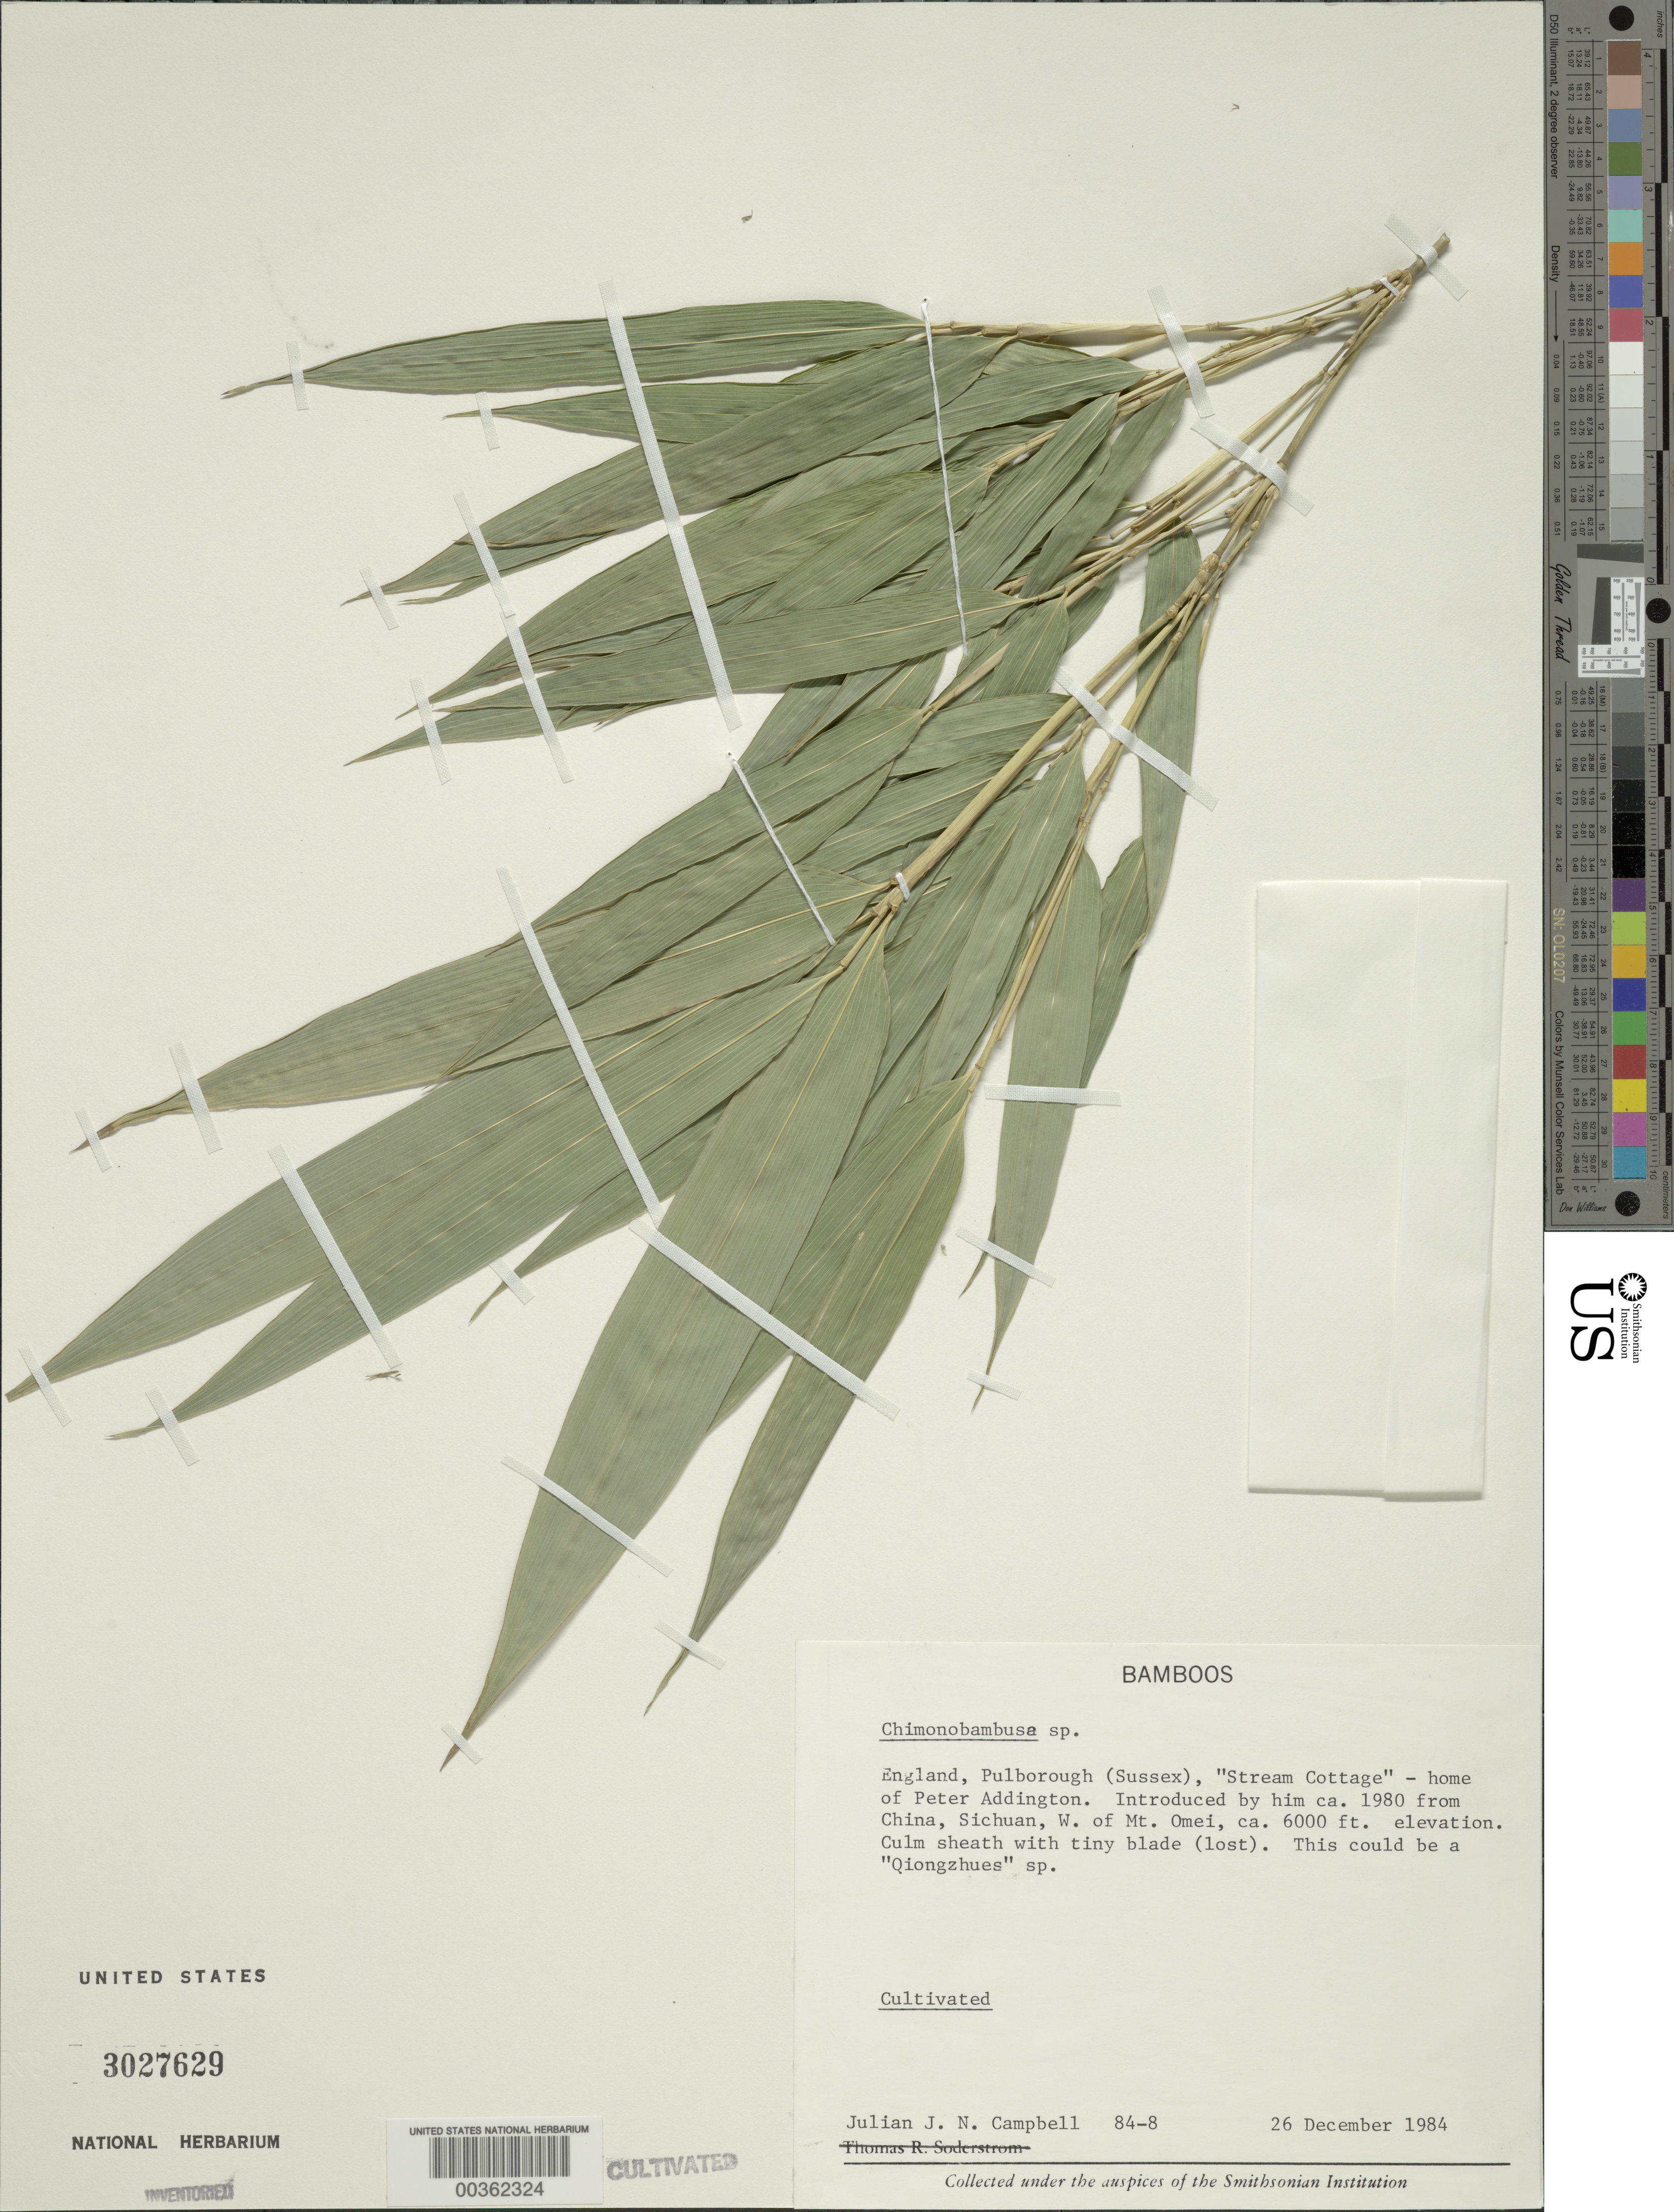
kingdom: Plantae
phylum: Tracheophyta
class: Liliopsida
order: Poales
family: Poaceae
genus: Chimonobambusa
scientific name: Chimonobambusa sp.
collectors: J. E. Campbell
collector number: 84-8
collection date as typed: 26 Dec 1984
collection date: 1984-12-26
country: United Kingdom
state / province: England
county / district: West Sussex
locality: Pulborough (sussex)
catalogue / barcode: US 3027629